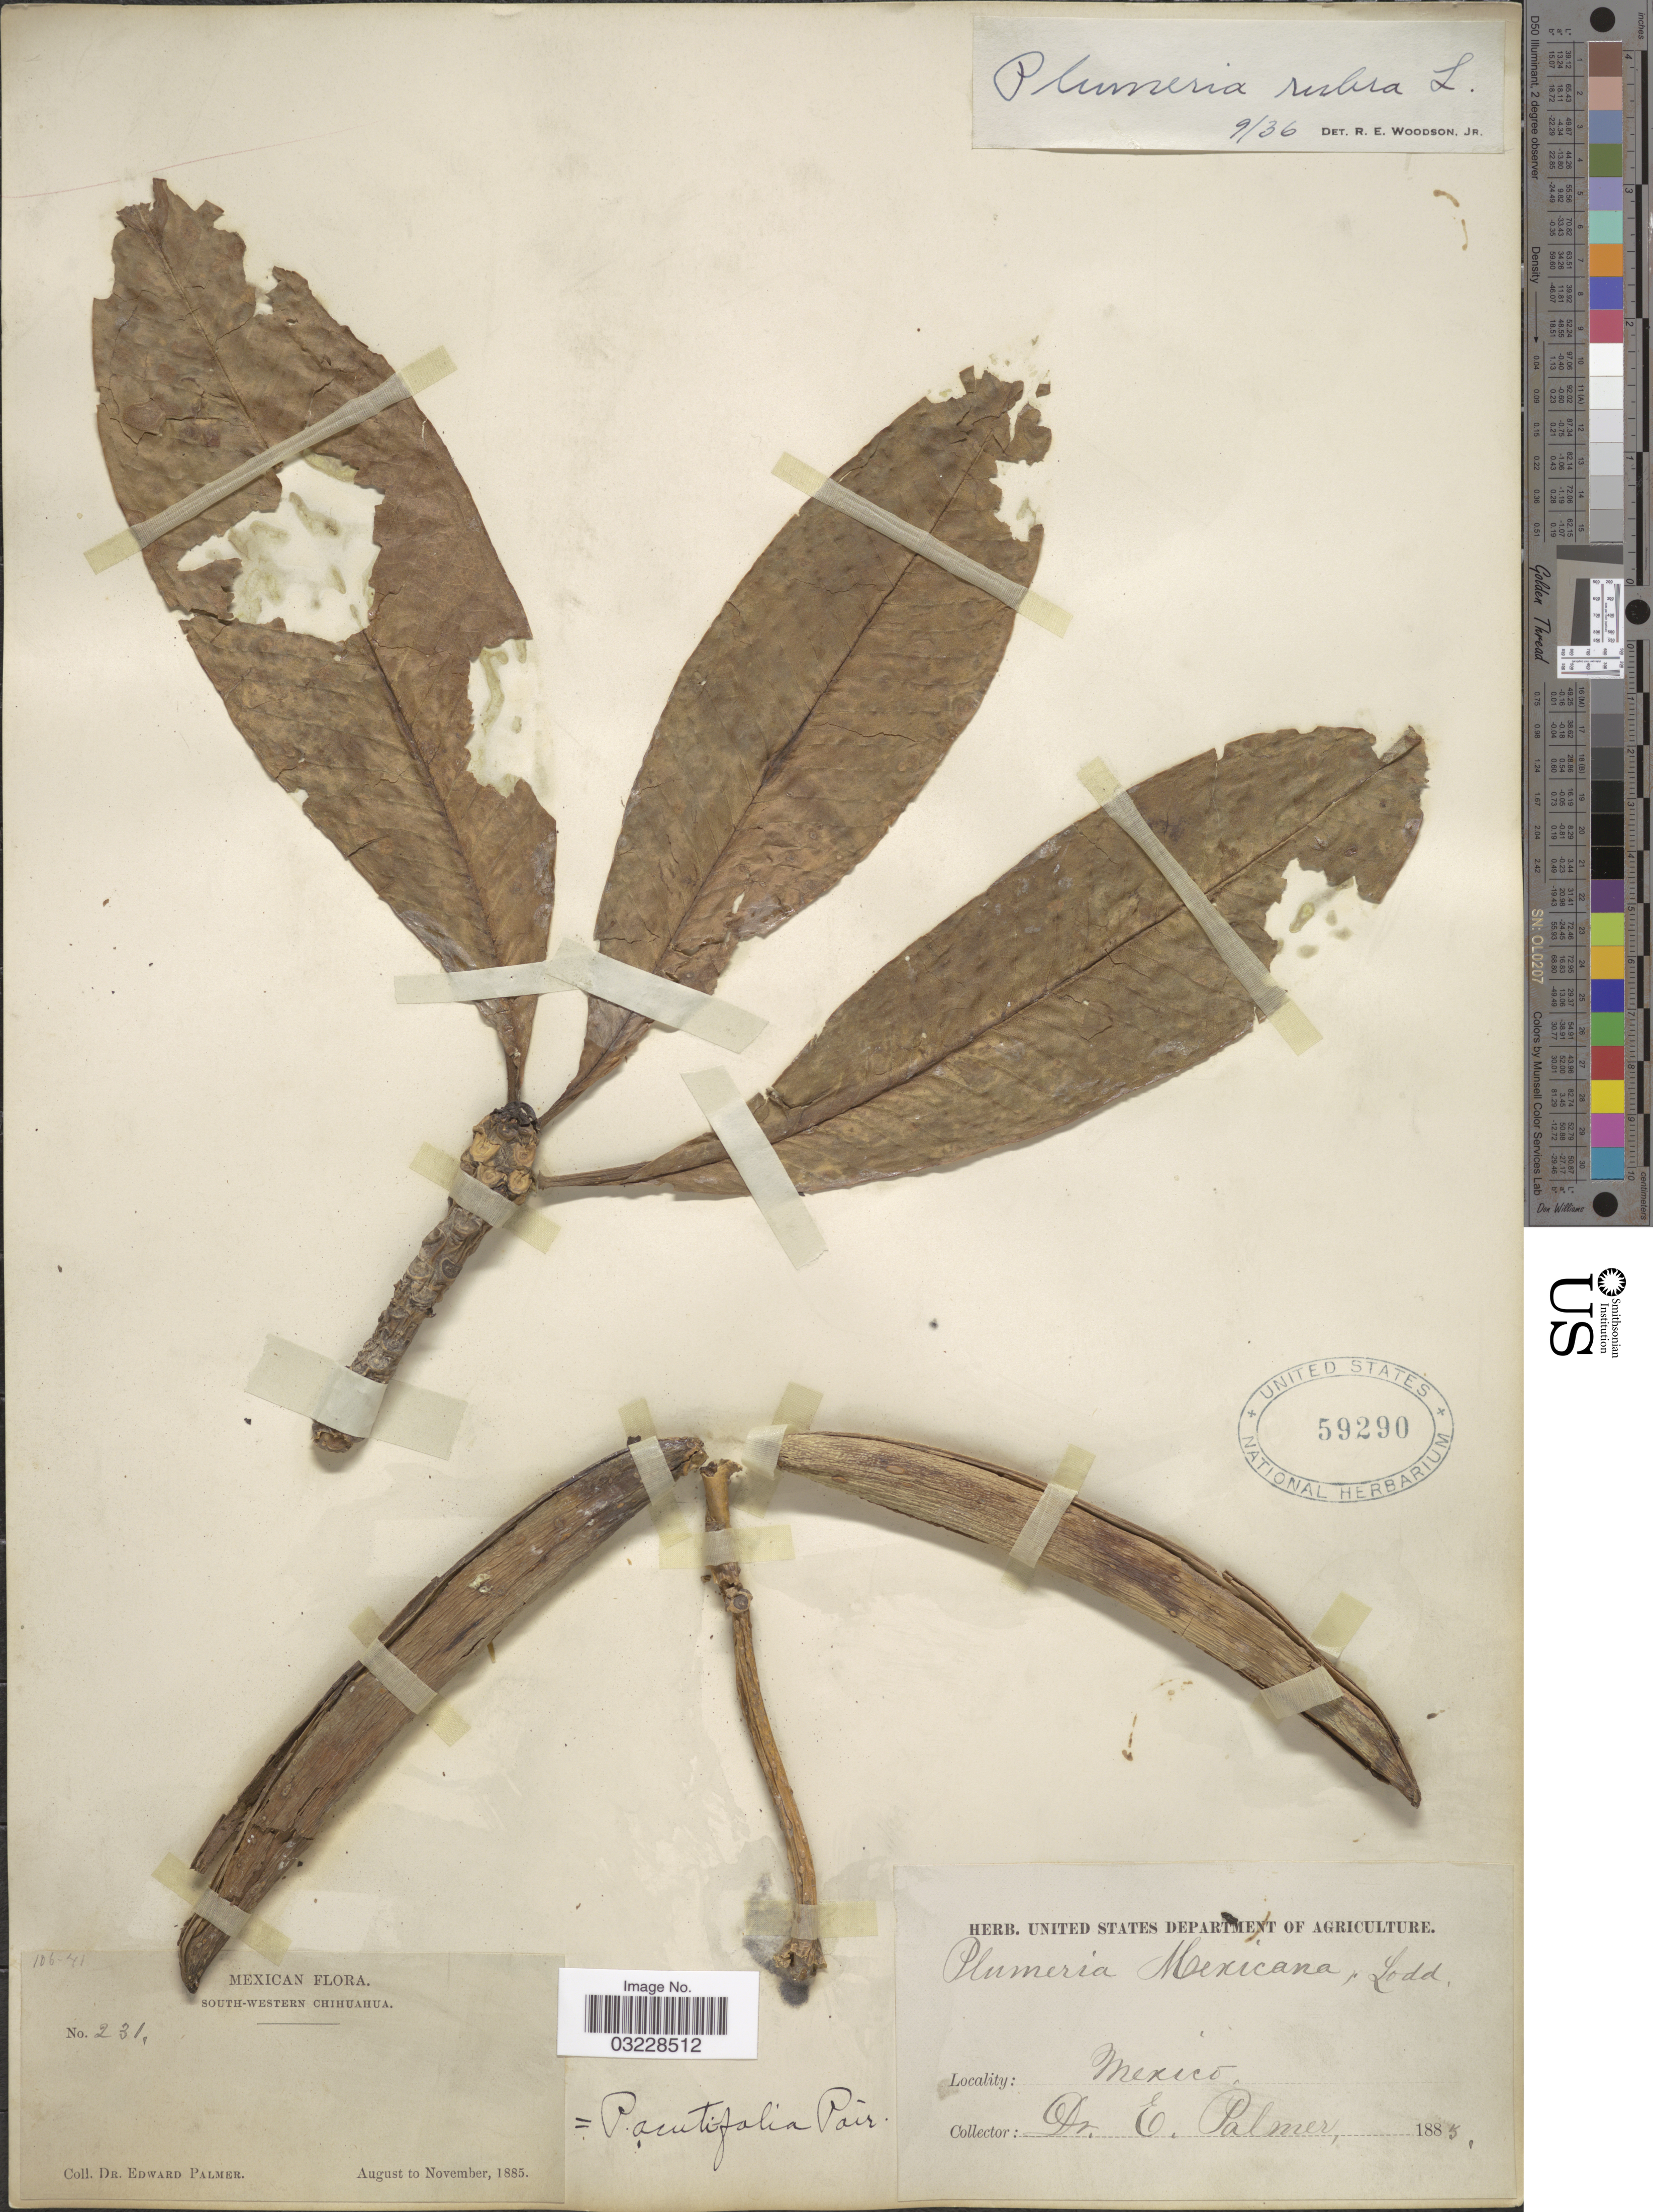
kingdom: Plantae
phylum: Tracheophyta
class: Magnoliopsida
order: Gentianales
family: Apocynaceae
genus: Plumeria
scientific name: Plumeria rubra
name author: L.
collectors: E. Palmer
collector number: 231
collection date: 1885-08/1885-11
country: Mexico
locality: South-Western Chihuahua.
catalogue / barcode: US 59290